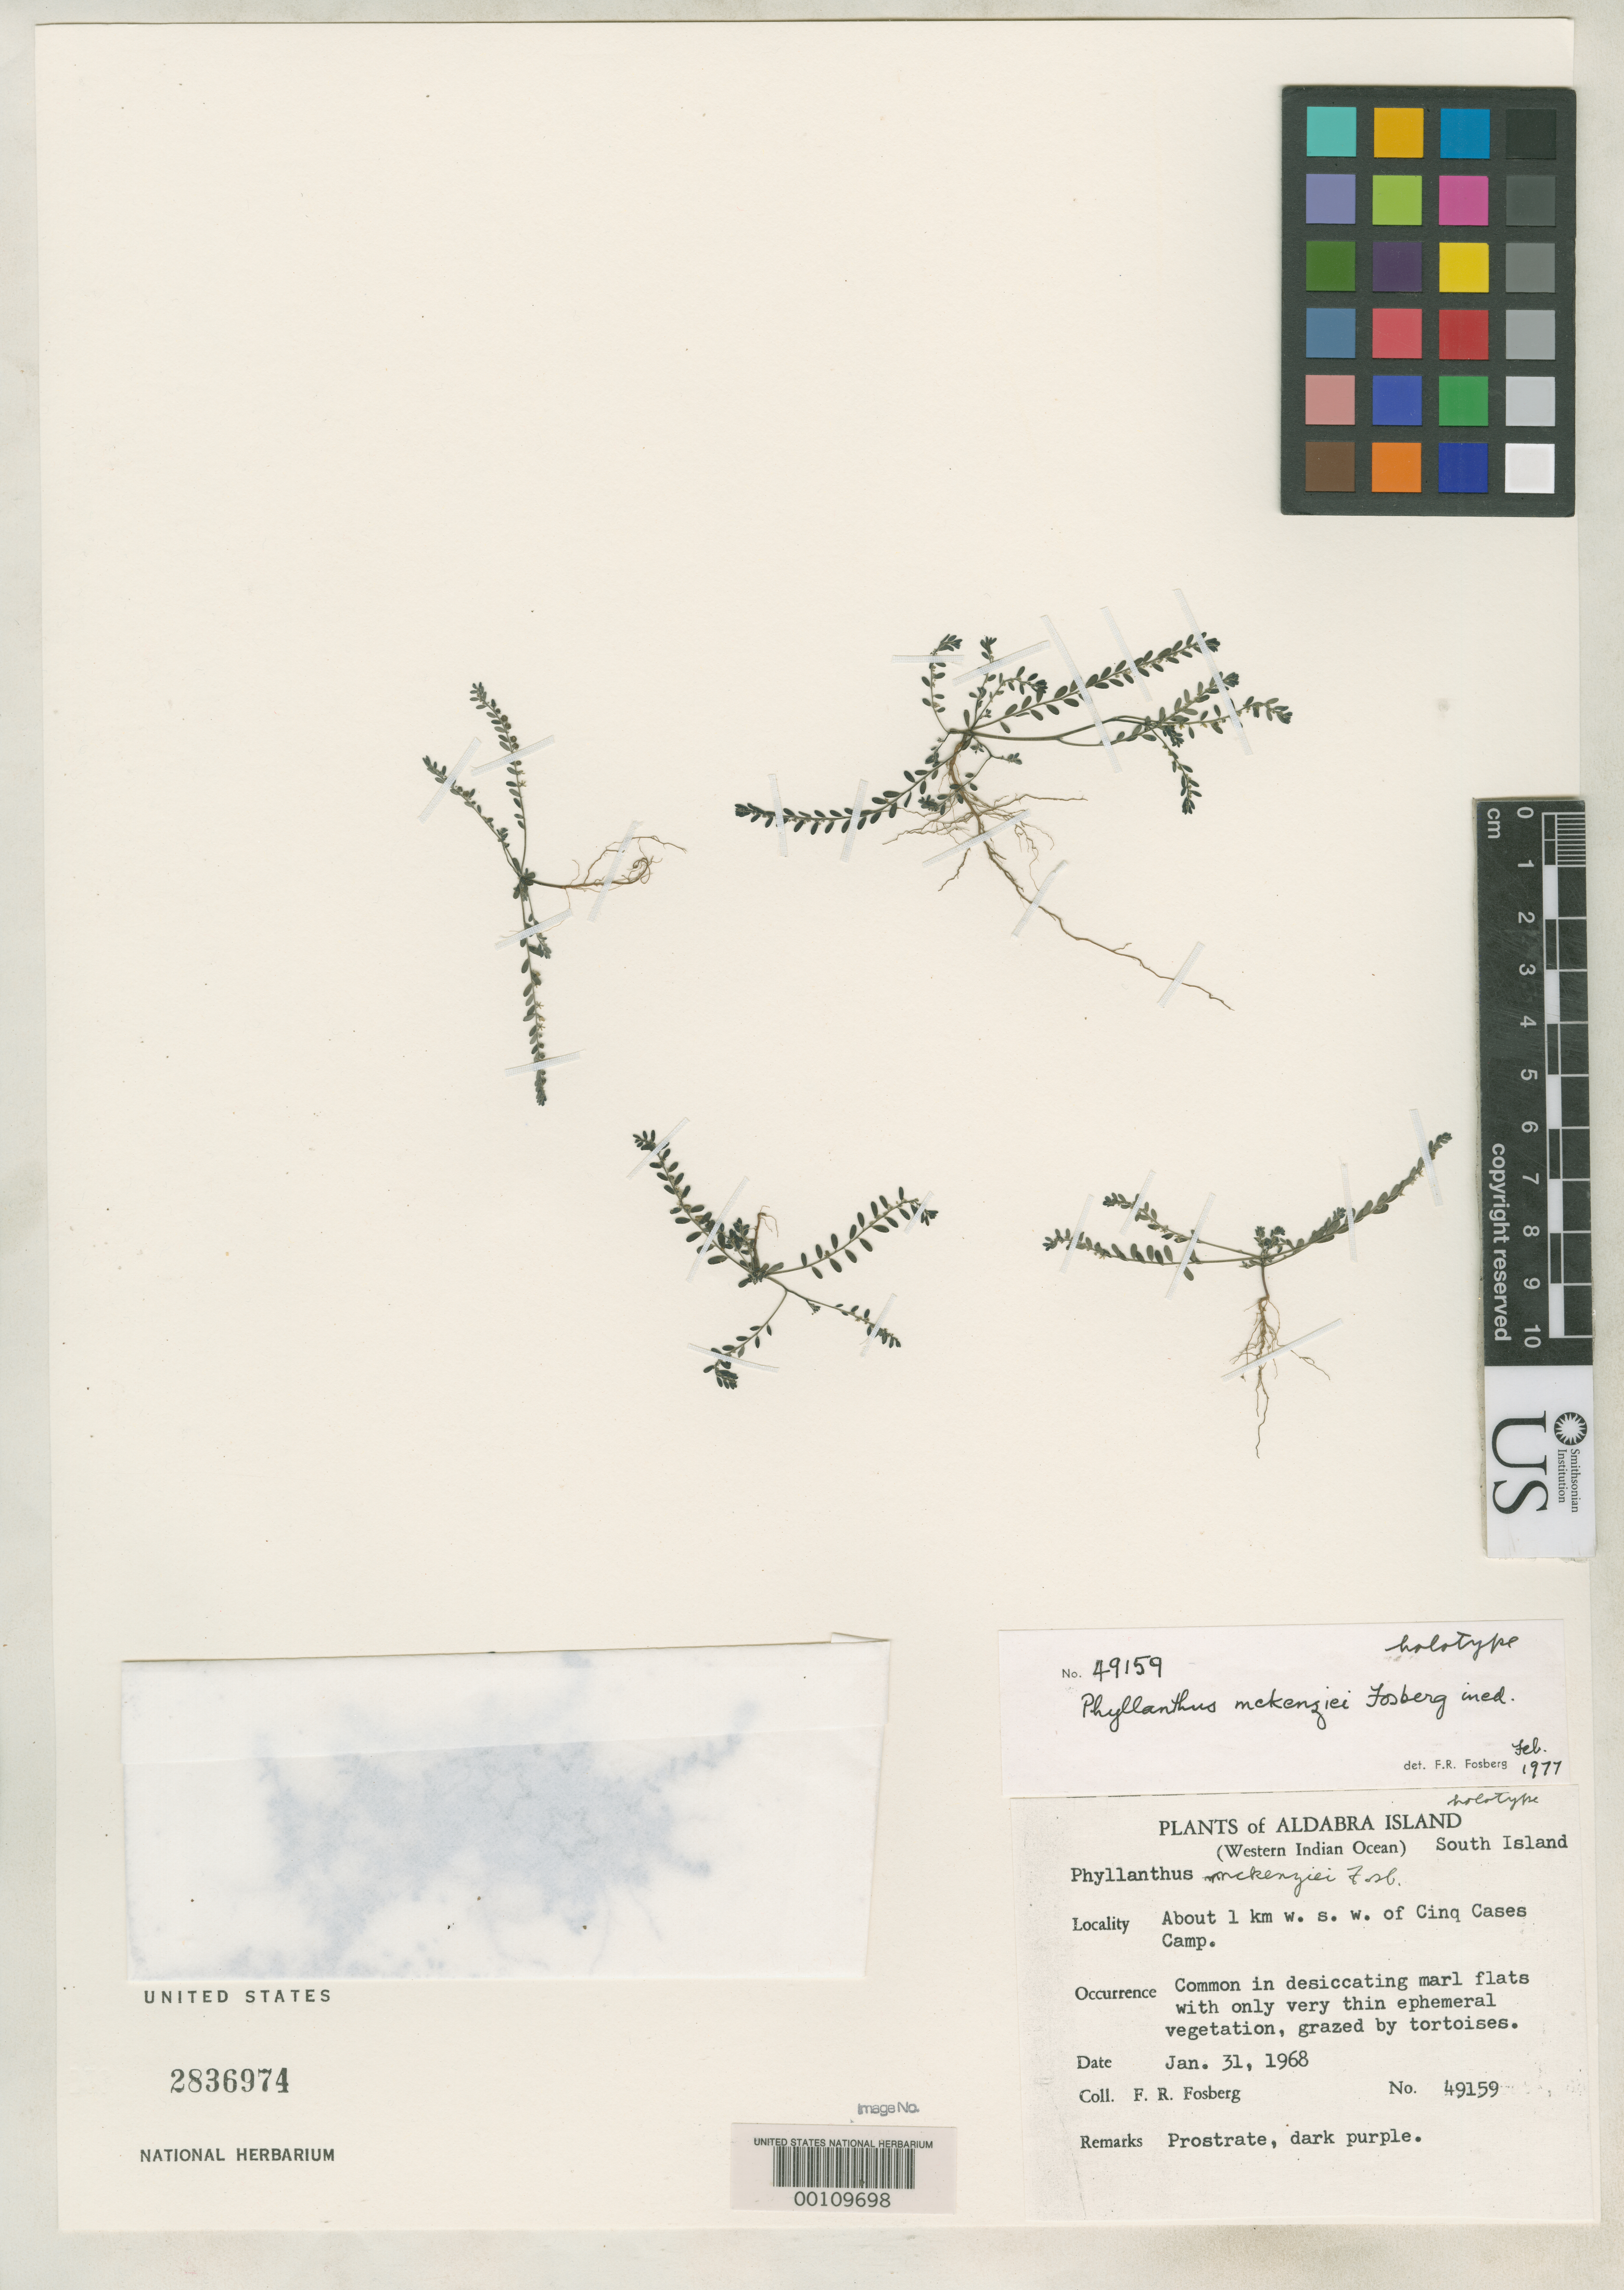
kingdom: Plantae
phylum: Tracheophyta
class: Magnoliopsida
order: Malpighiales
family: Phyllanthaceae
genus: Phyllanthus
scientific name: Phyllanthus mckenziei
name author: Fosberg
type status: Holotype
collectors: F. R. Fosberg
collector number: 49159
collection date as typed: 31 Jan 1968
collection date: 1968-01-31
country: Seychelles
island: Aldabra Atoll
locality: WSW of Cinq Cases Dune. South Islet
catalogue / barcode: US 2836974